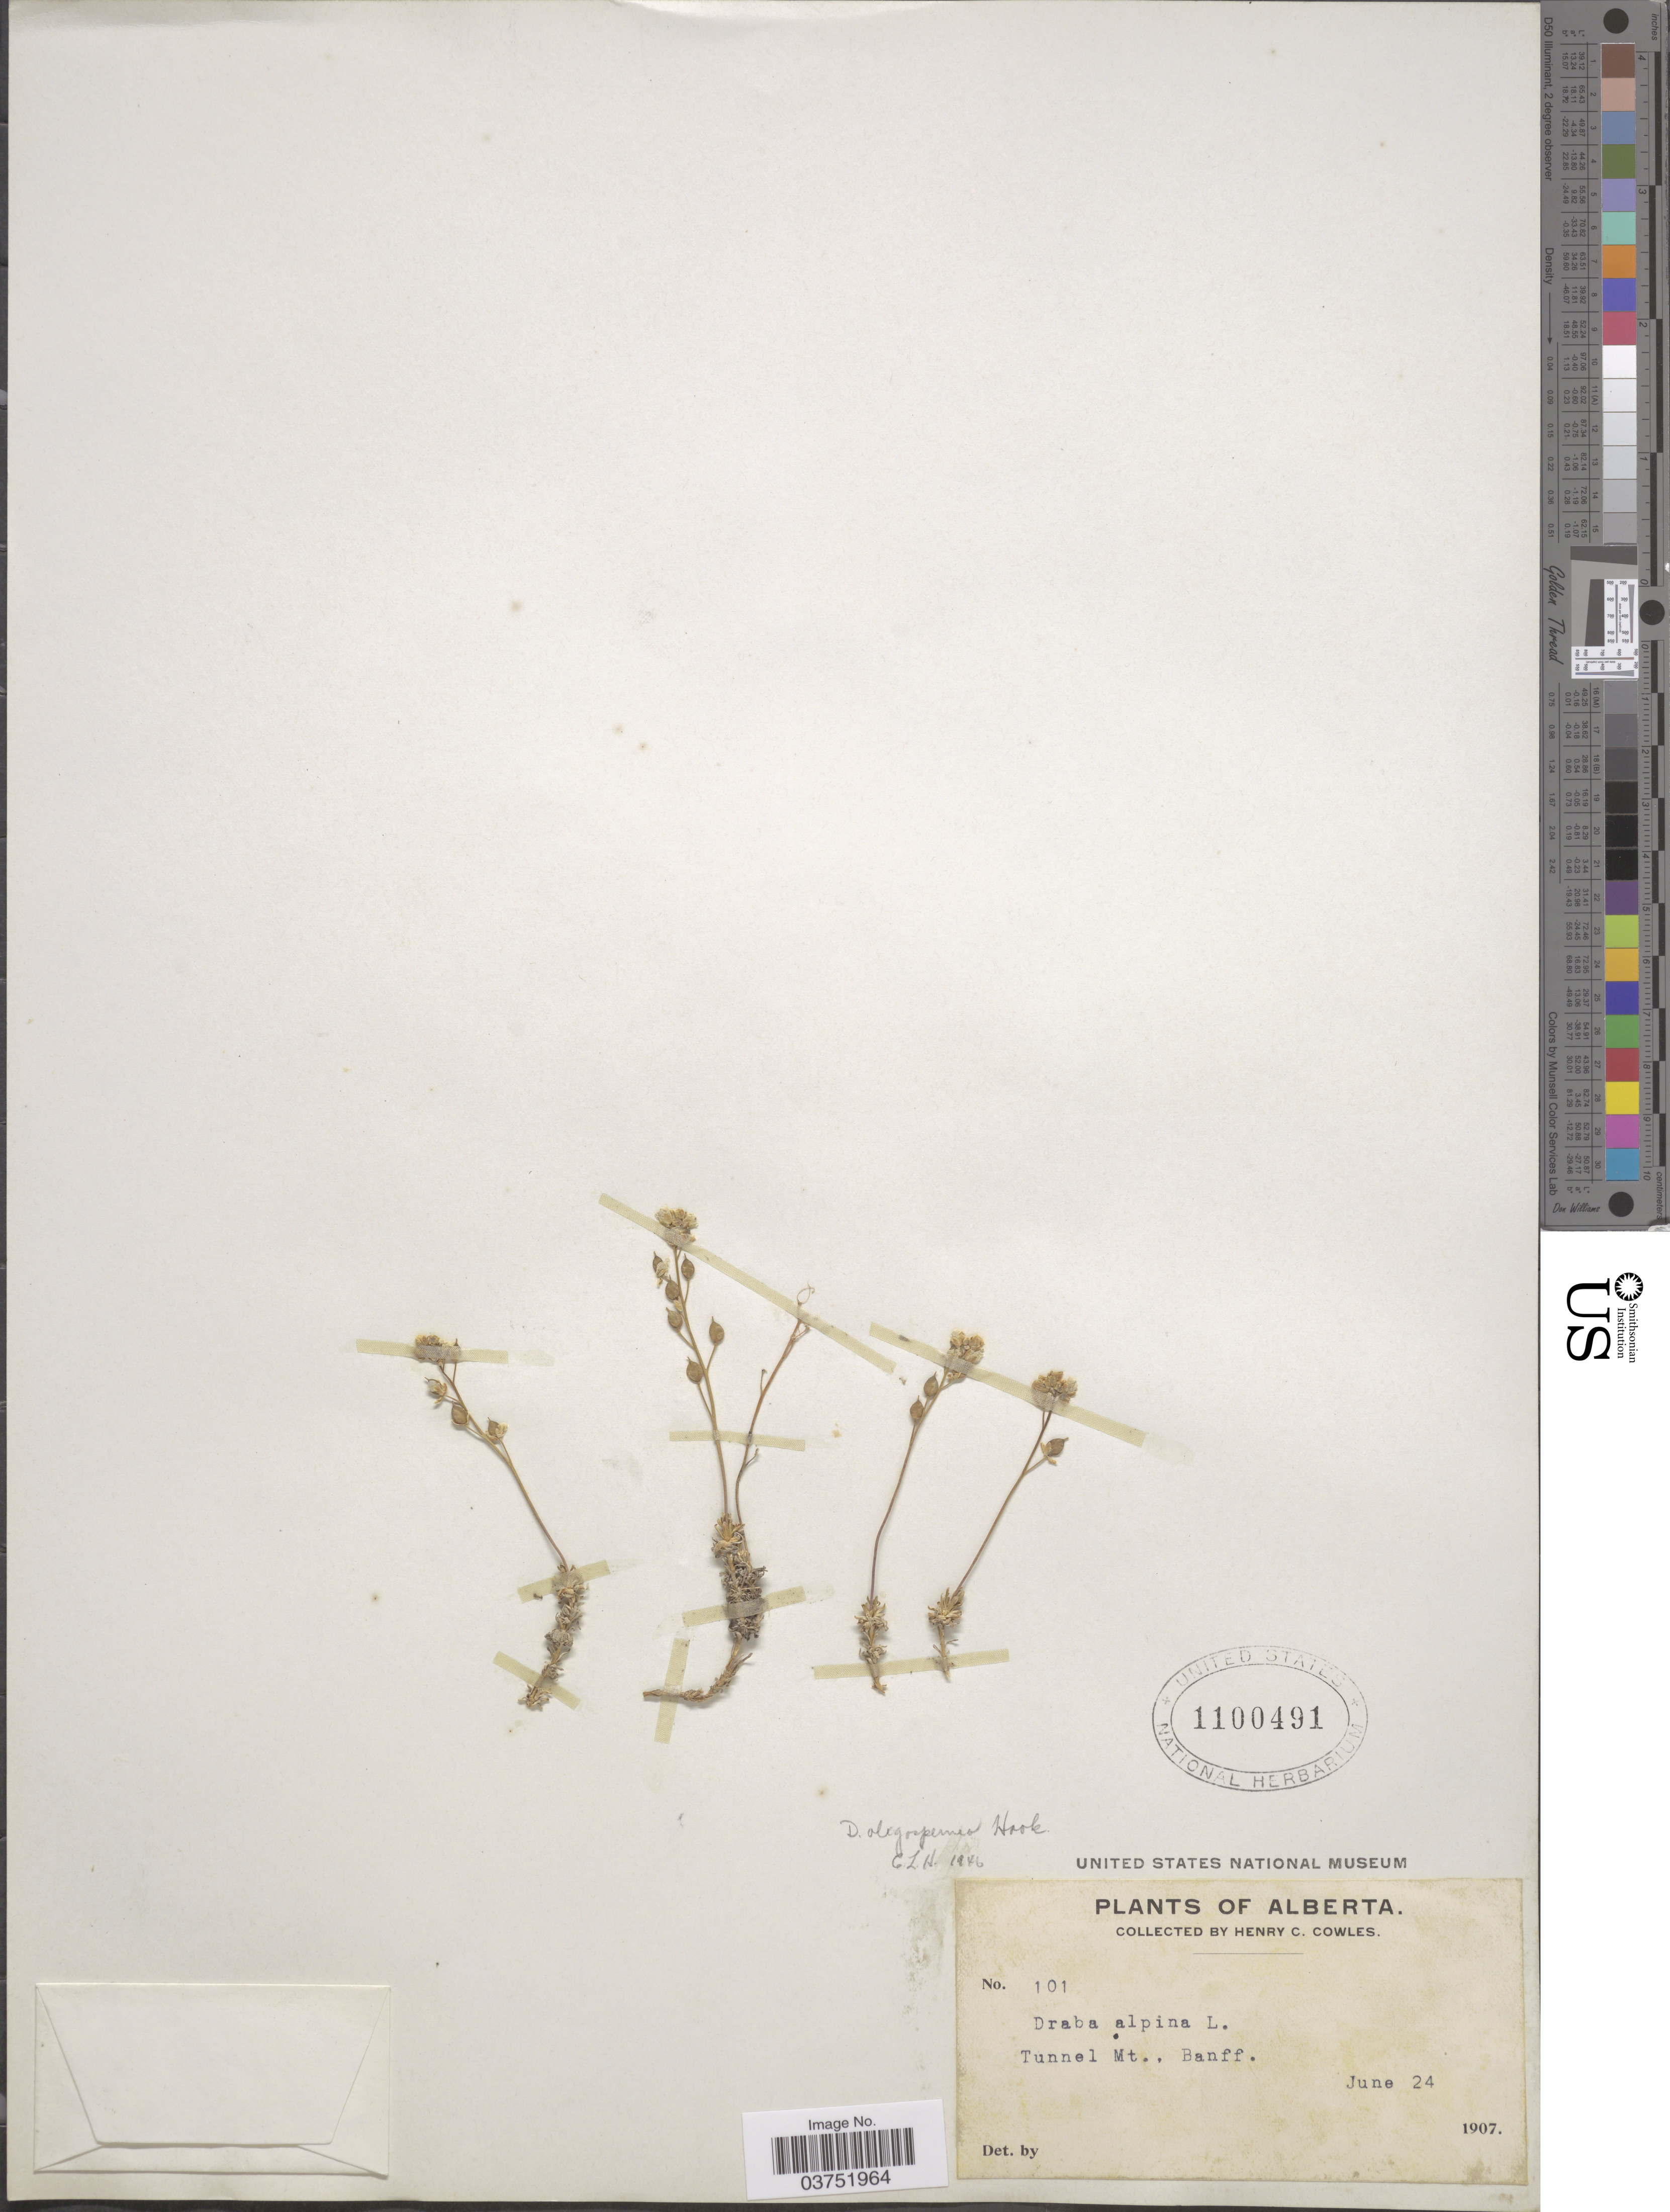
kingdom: Plantae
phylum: Tracheophyta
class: Magnoliopsida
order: Brassicales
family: Brassicaceae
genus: Draba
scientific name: Draba oligosperma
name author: Hook.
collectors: H. Cowles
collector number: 101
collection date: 1907-06-24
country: Canada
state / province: Alberta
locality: Tunnel Mt., Banff.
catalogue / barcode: US 1100491